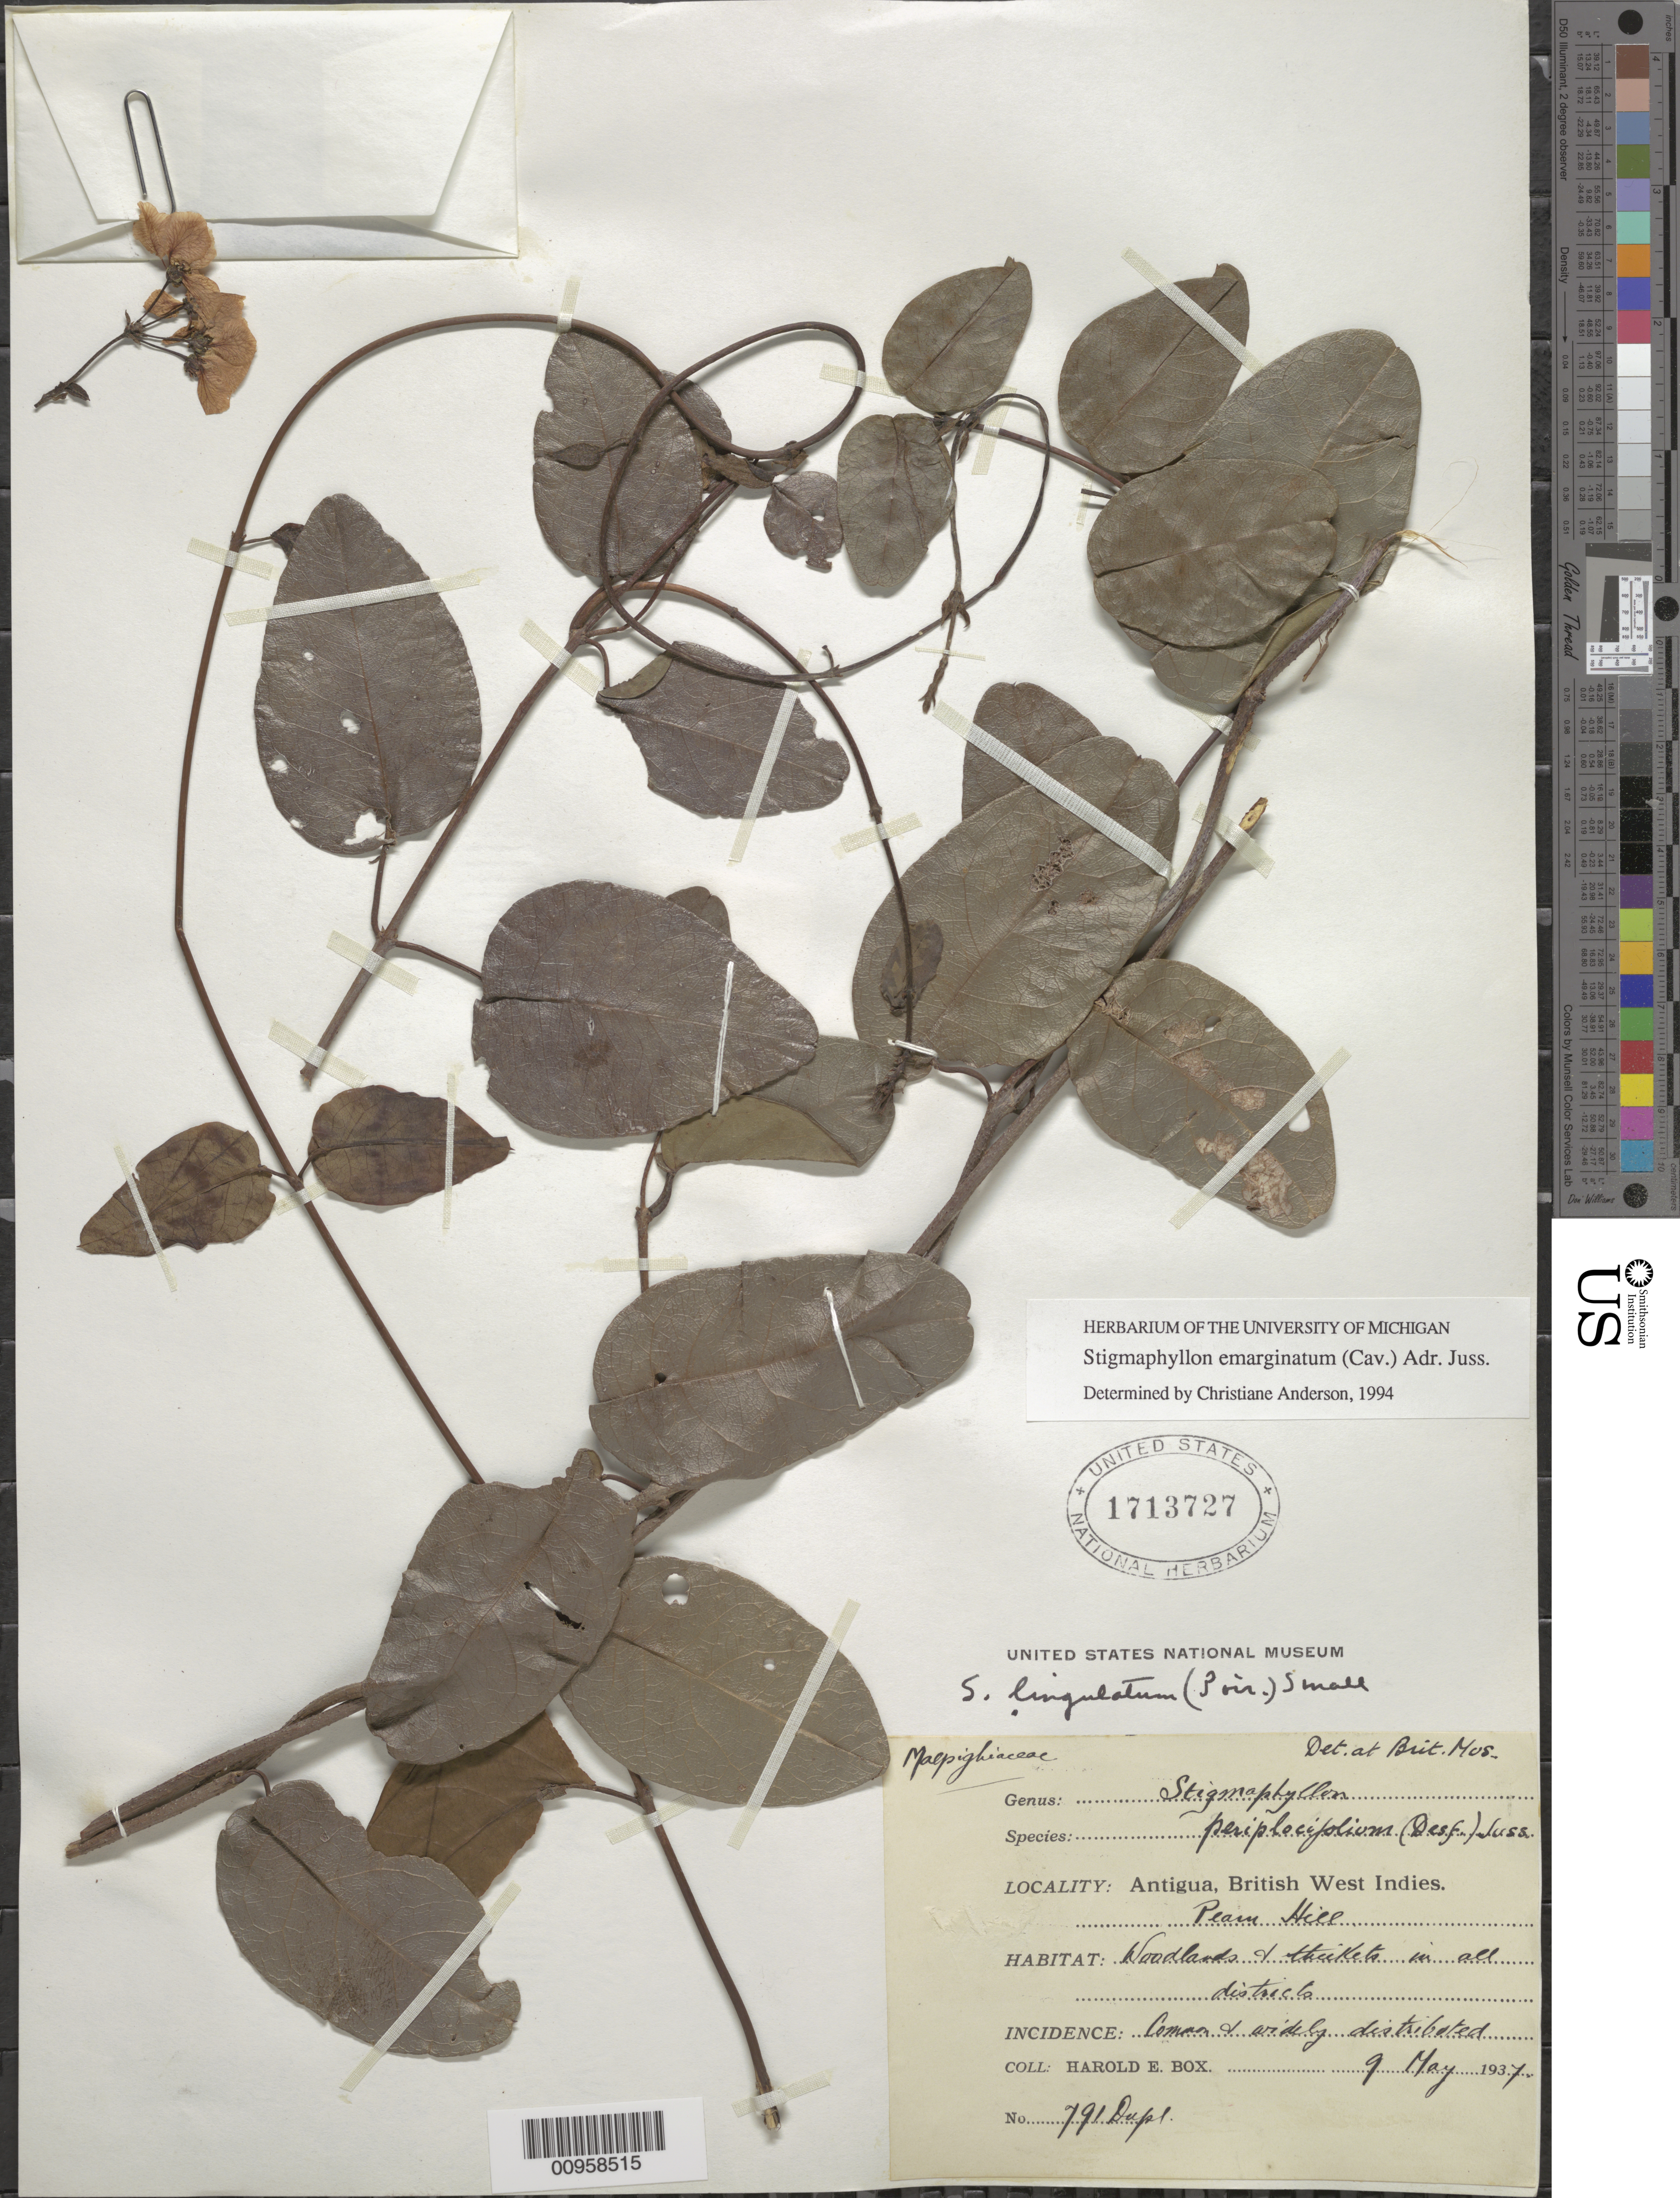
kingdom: Plantae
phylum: Tracheophyta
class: Magnoliopsida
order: Malpighiales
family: Malpighiaceae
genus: Stigmaphyllon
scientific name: Stigmaphyllon emarginatum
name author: (Cav.) A. Juss.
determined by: Anderson, C.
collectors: H. E. Box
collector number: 791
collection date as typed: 09 May 1937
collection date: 1937-05-09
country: Antigua and Barbuda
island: Antigua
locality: Peam Hill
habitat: Woodlands and thickets in all districts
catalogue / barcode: US 1713727